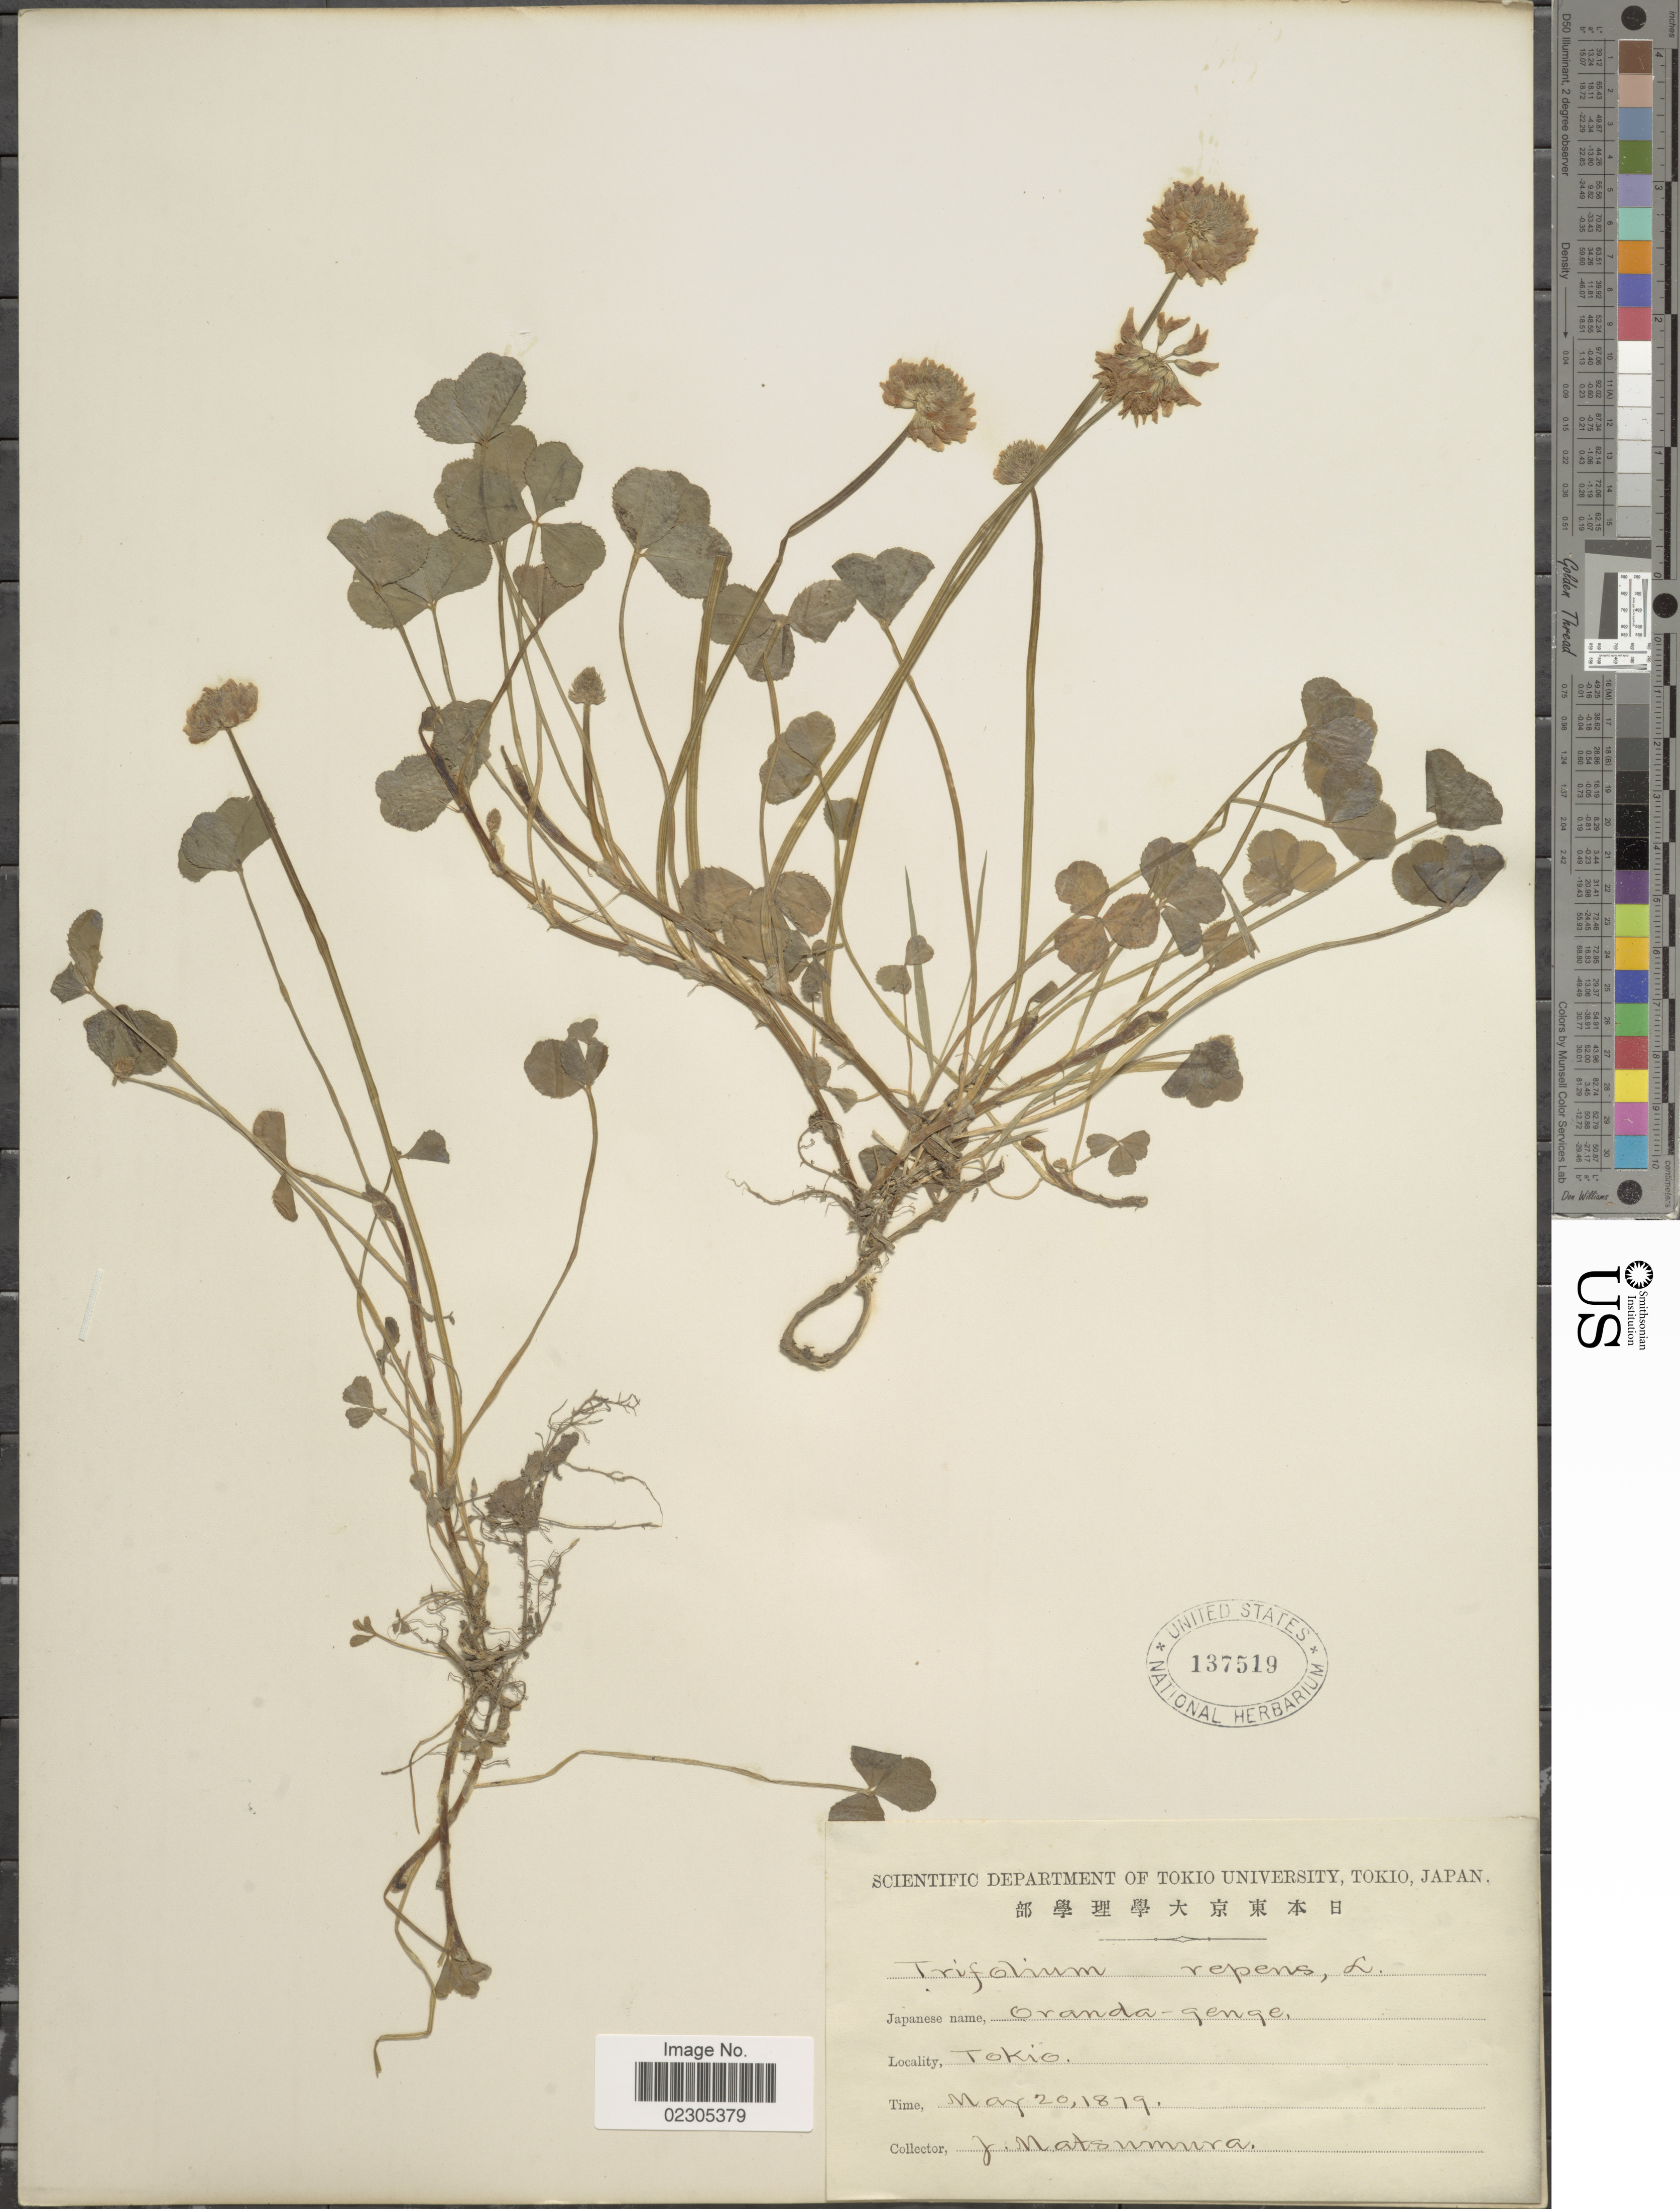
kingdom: Plantae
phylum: Tracheophyta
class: Magnoliopsida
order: Fabales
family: Fabaceae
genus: Trifolium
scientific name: Trifolium repens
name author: L.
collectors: J. Matsumura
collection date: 1879-05-20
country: Japan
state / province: Tokyo, Federal City of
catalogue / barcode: US 137519